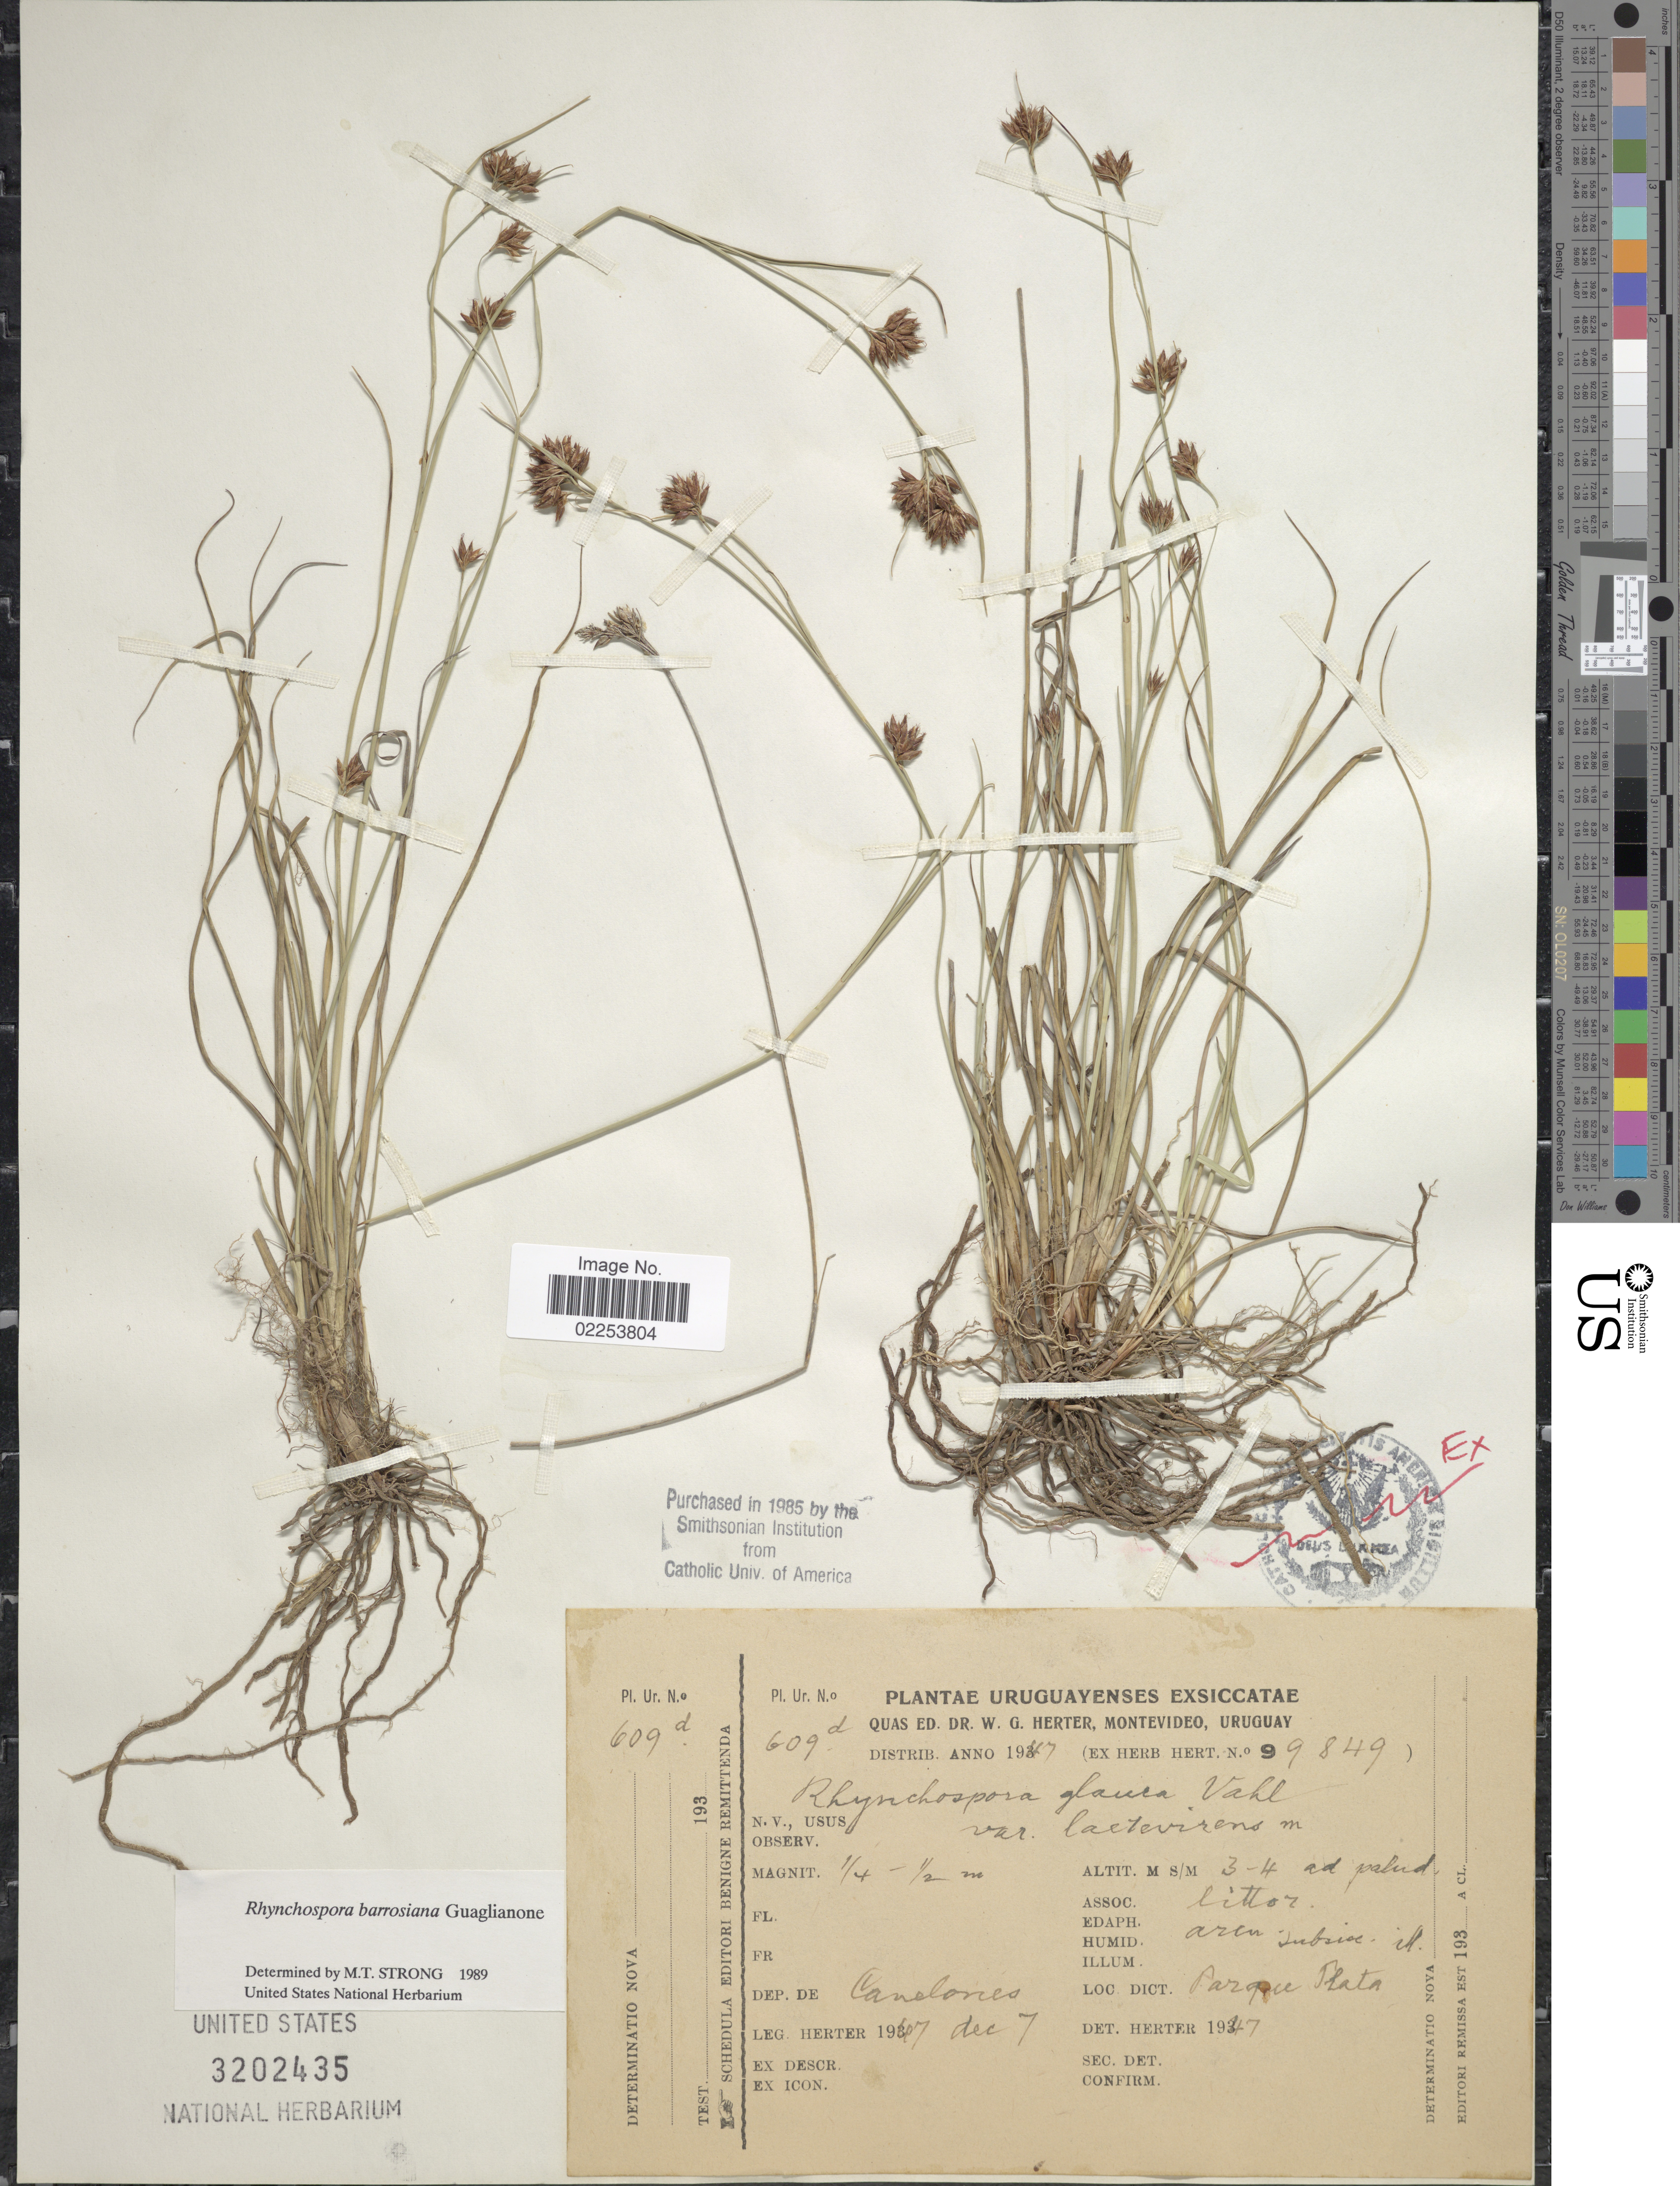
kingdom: Plantae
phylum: Tracheophyta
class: Liliopsida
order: Poales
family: Cyperaceae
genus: Rhynchospora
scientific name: Rhynchospora barrosiana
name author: Guagl.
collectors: W. G. Herter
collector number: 609d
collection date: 1947-12-07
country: Uruguay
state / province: Canelones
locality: Parque Plata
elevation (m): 3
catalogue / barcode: US 3202435